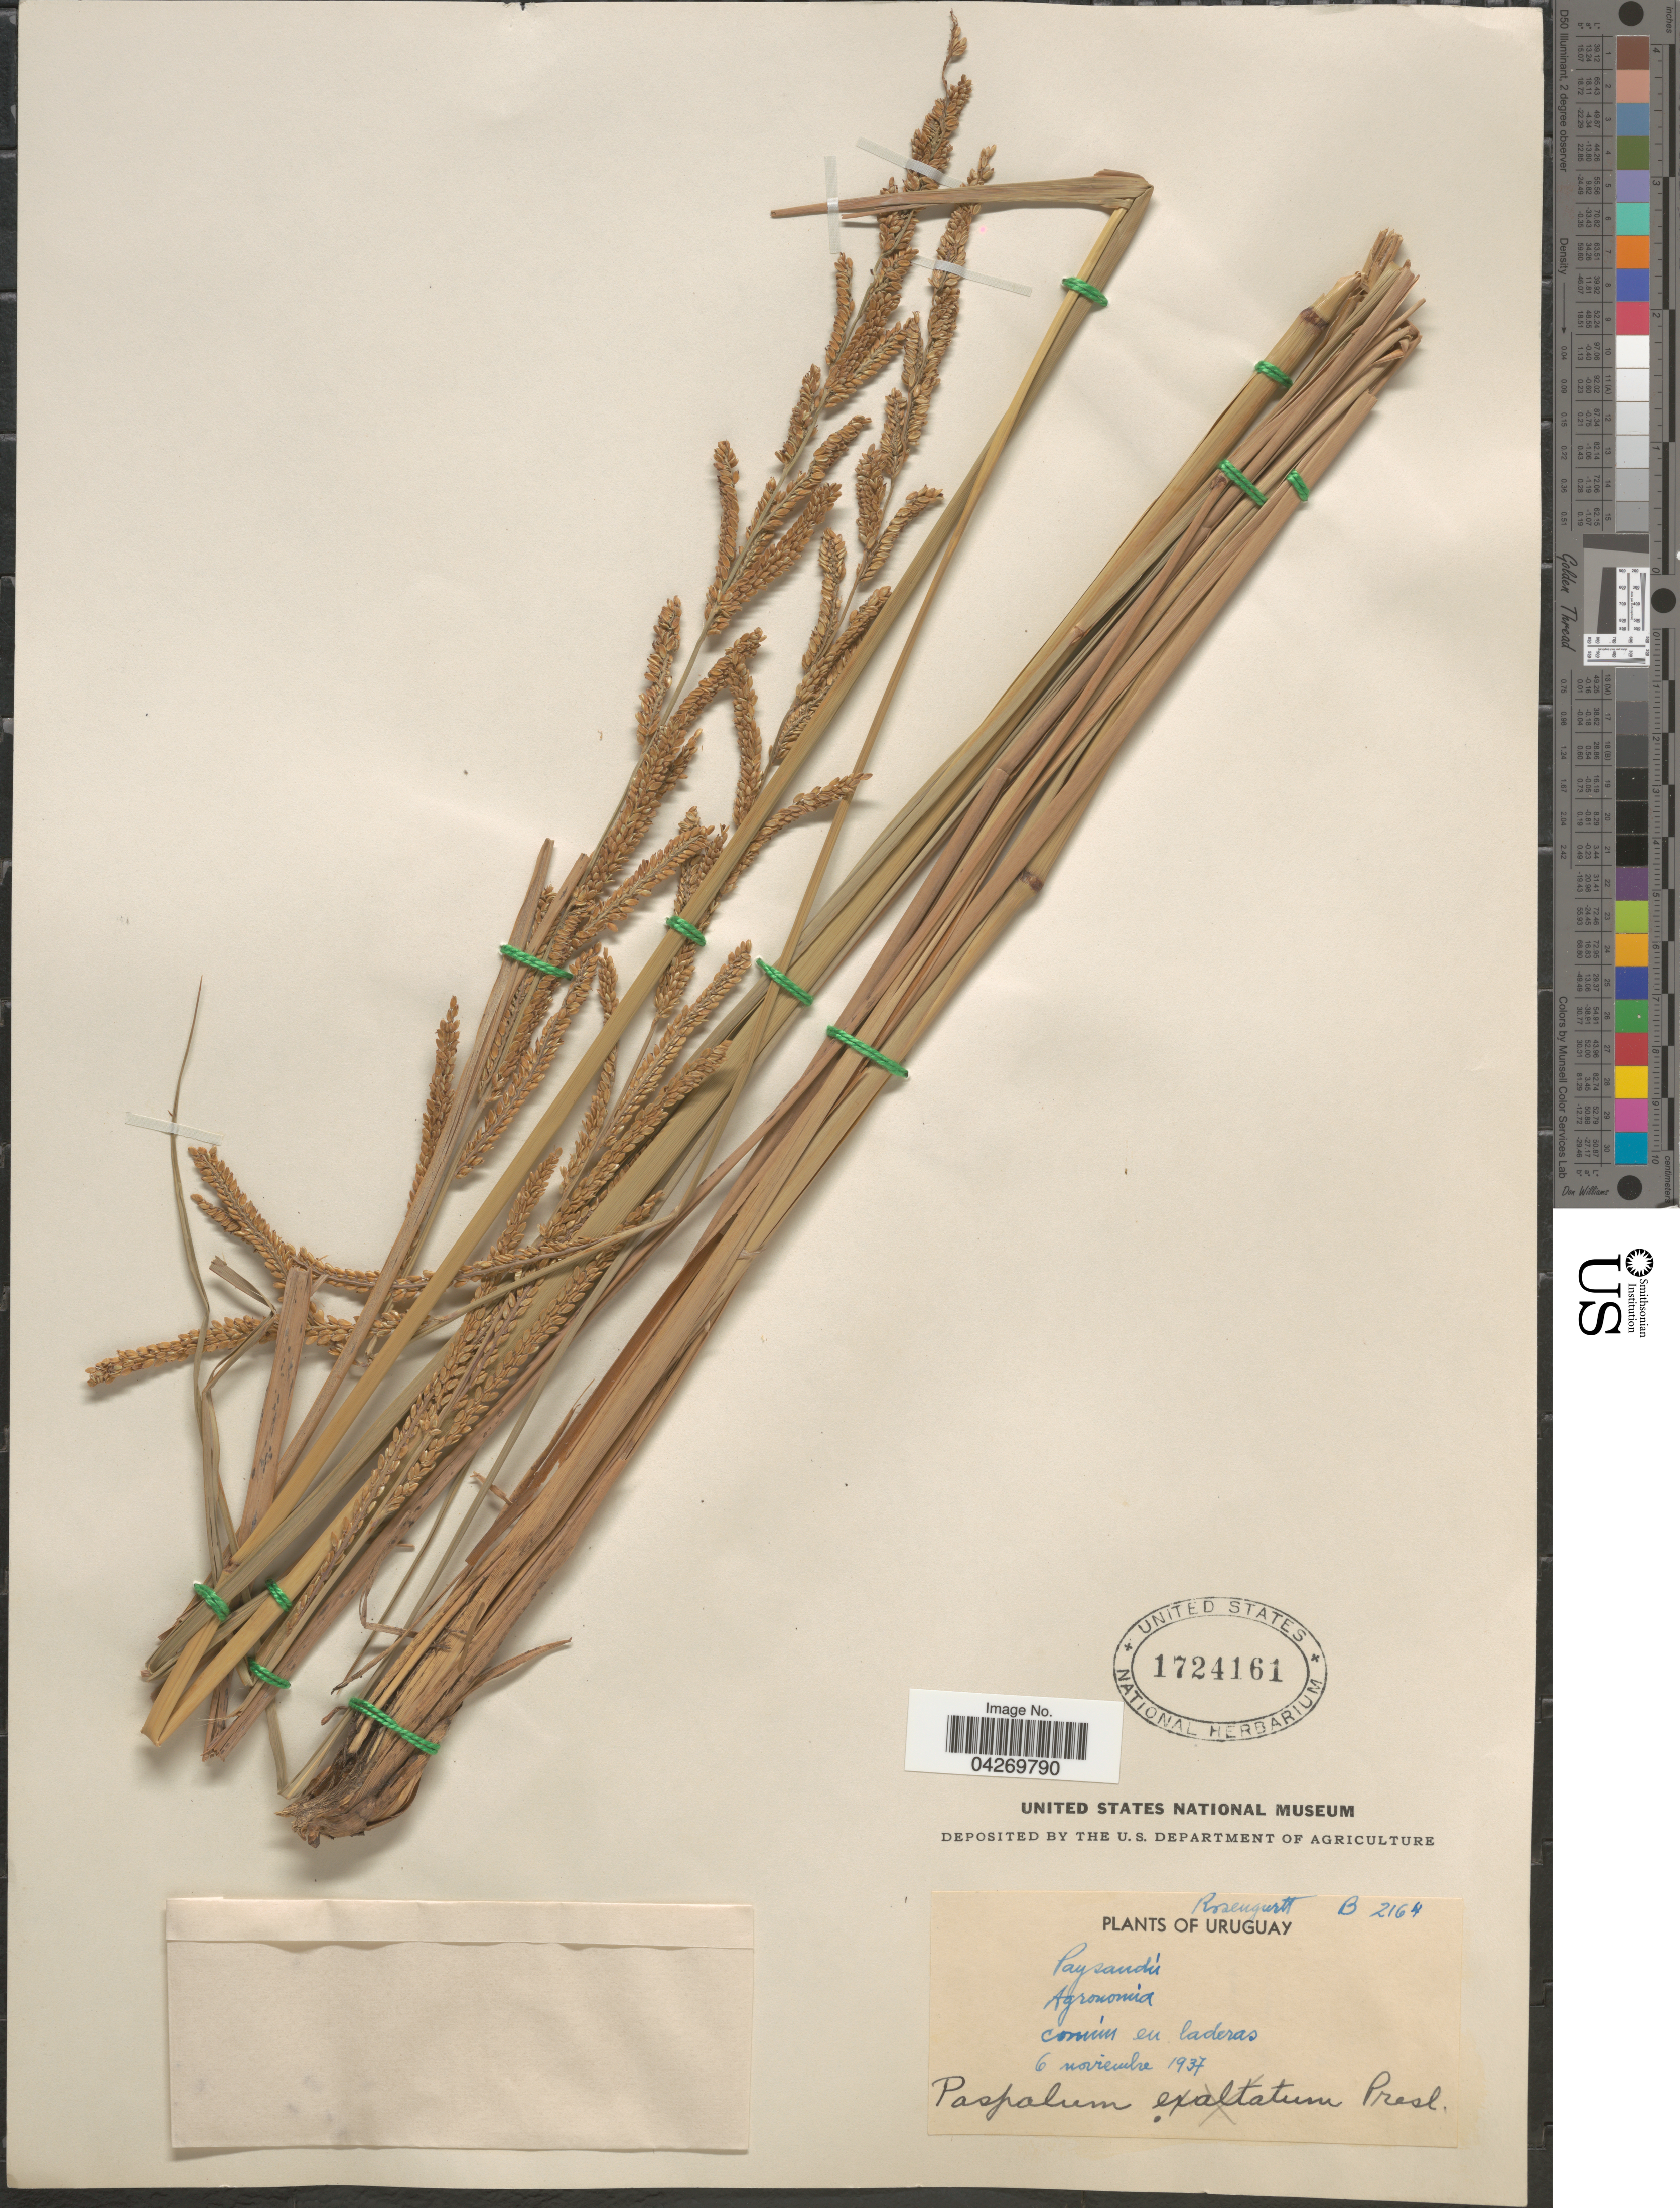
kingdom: Plantae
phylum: Tracheophyta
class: Liliopsida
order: Poales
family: Poaceae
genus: Paspalum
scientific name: Paspalum exaltatum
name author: J. Presl in C. Presl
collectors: Rosengurtt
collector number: B2164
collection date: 1937-11-06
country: Uruguay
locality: Agronimía común en laderas.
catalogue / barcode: US 1724161